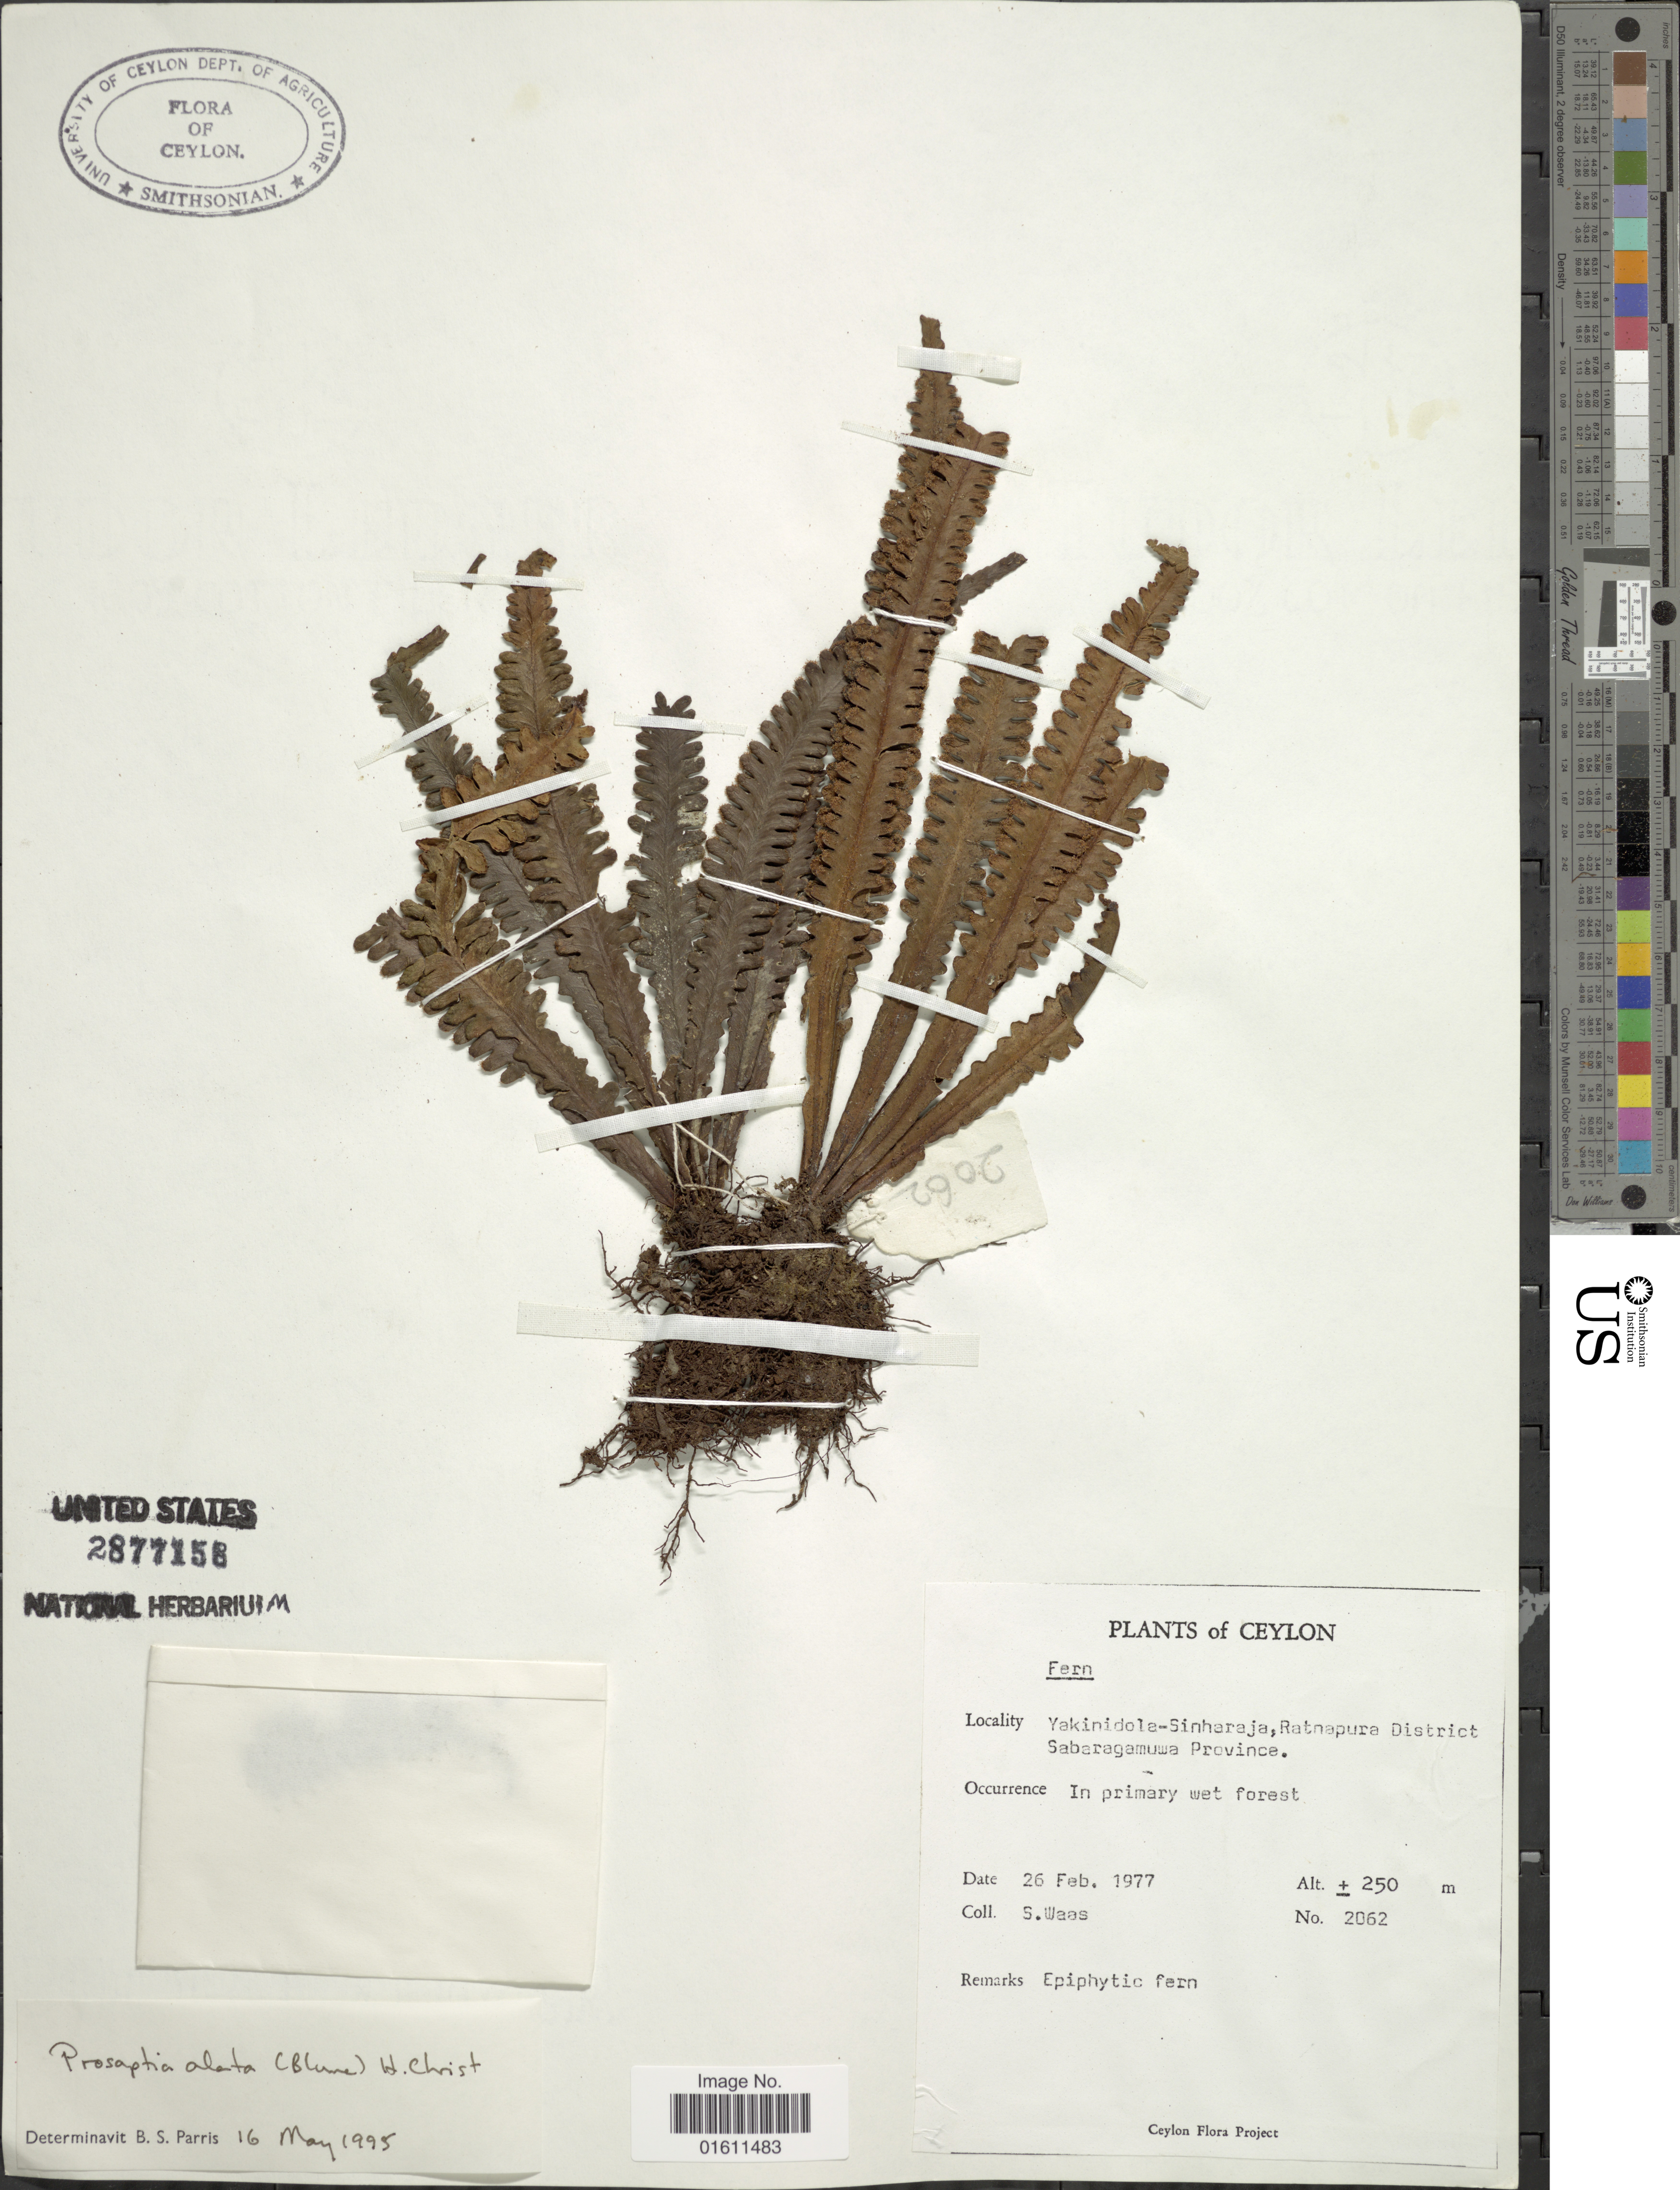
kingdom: Plantae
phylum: Tracheophyta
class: Polypodiopsida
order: Polypodiales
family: Polypodiaceae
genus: Prosaptia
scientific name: Prosaptia alata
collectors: S. Waas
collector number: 2062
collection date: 1977-02-26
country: Sri Lanka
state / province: Sabaragamuwa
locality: Ceylon, Yakinidola-Sinharaja, Ratnapura District. Sabaragamuwa Province.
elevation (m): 250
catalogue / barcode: US 2877158